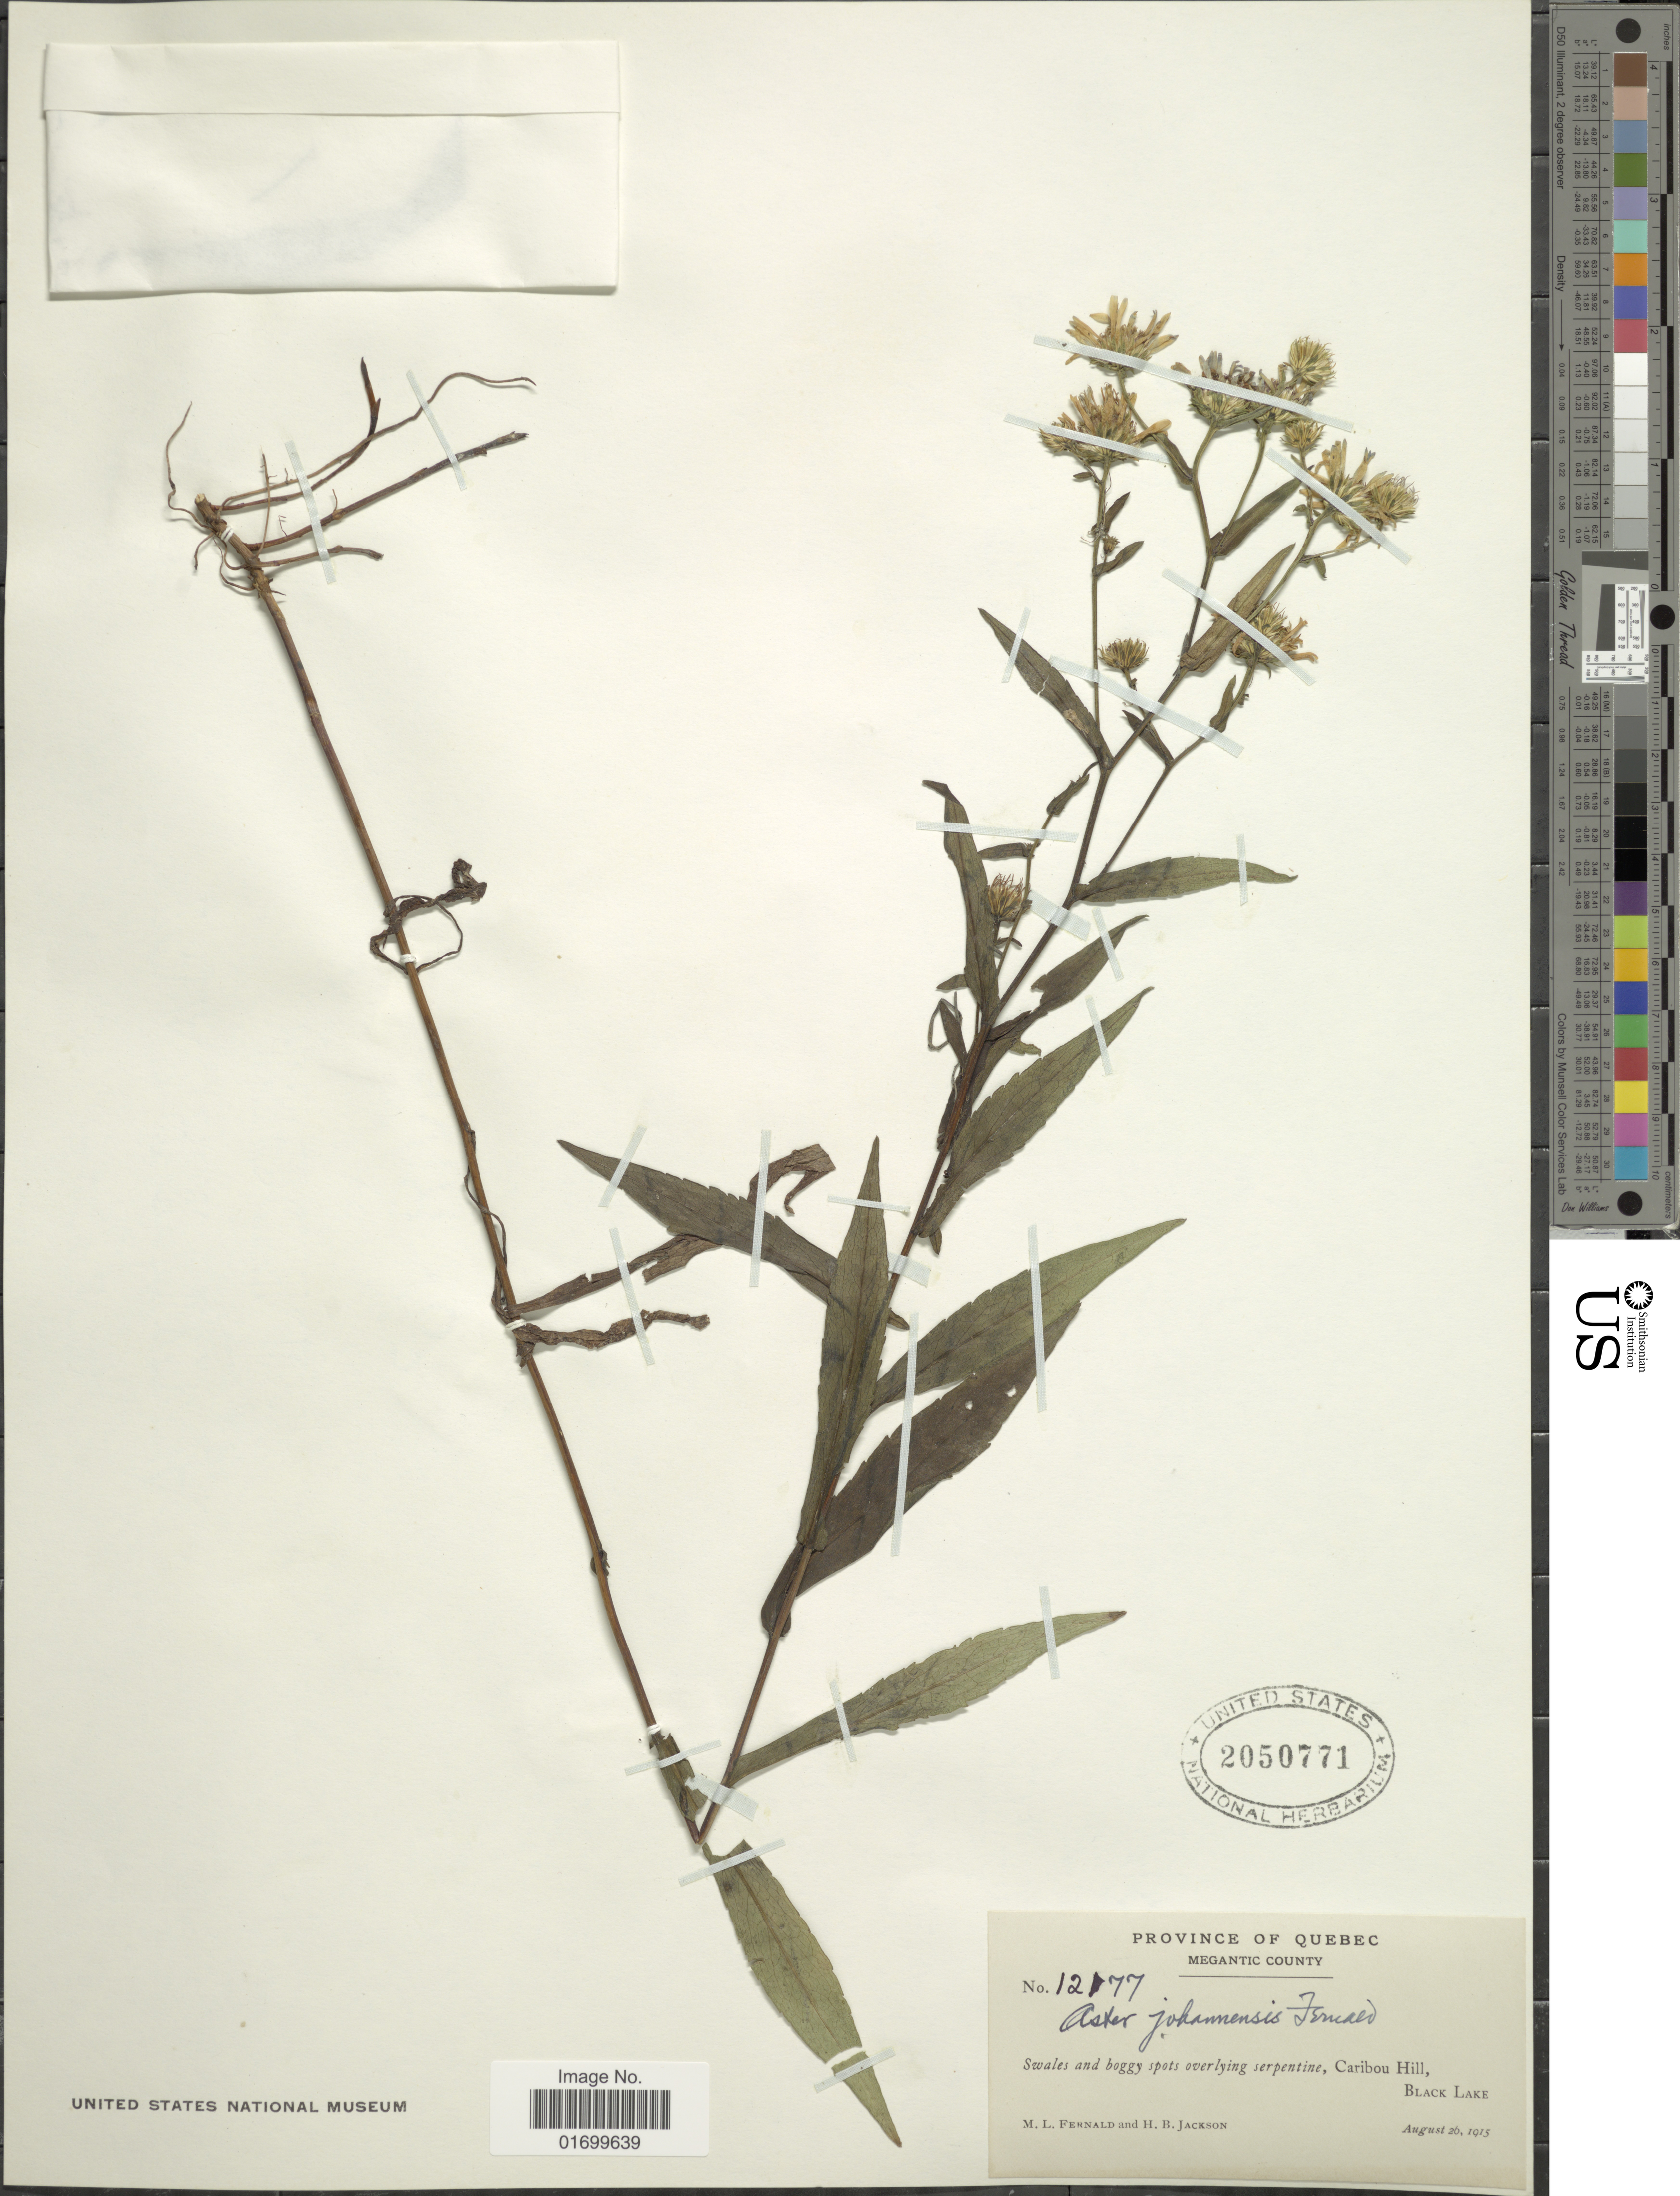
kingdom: Plantae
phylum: Tracheophyta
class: Magnoliopsida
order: Asterales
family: Asteraceae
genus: Symphyotrichum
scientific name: Symphyotrichum novi-belgii var. novi-belgii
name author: (L.) G.L. Nesom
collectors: M. L. Fernald & H. Jackson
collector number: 12177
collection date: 1915-08-26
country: Canada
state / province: Quebec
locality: Megantic county, swales and boggy spots overlying serpentine, Caribou Hill, Black Lake.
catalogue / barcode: US 2050771